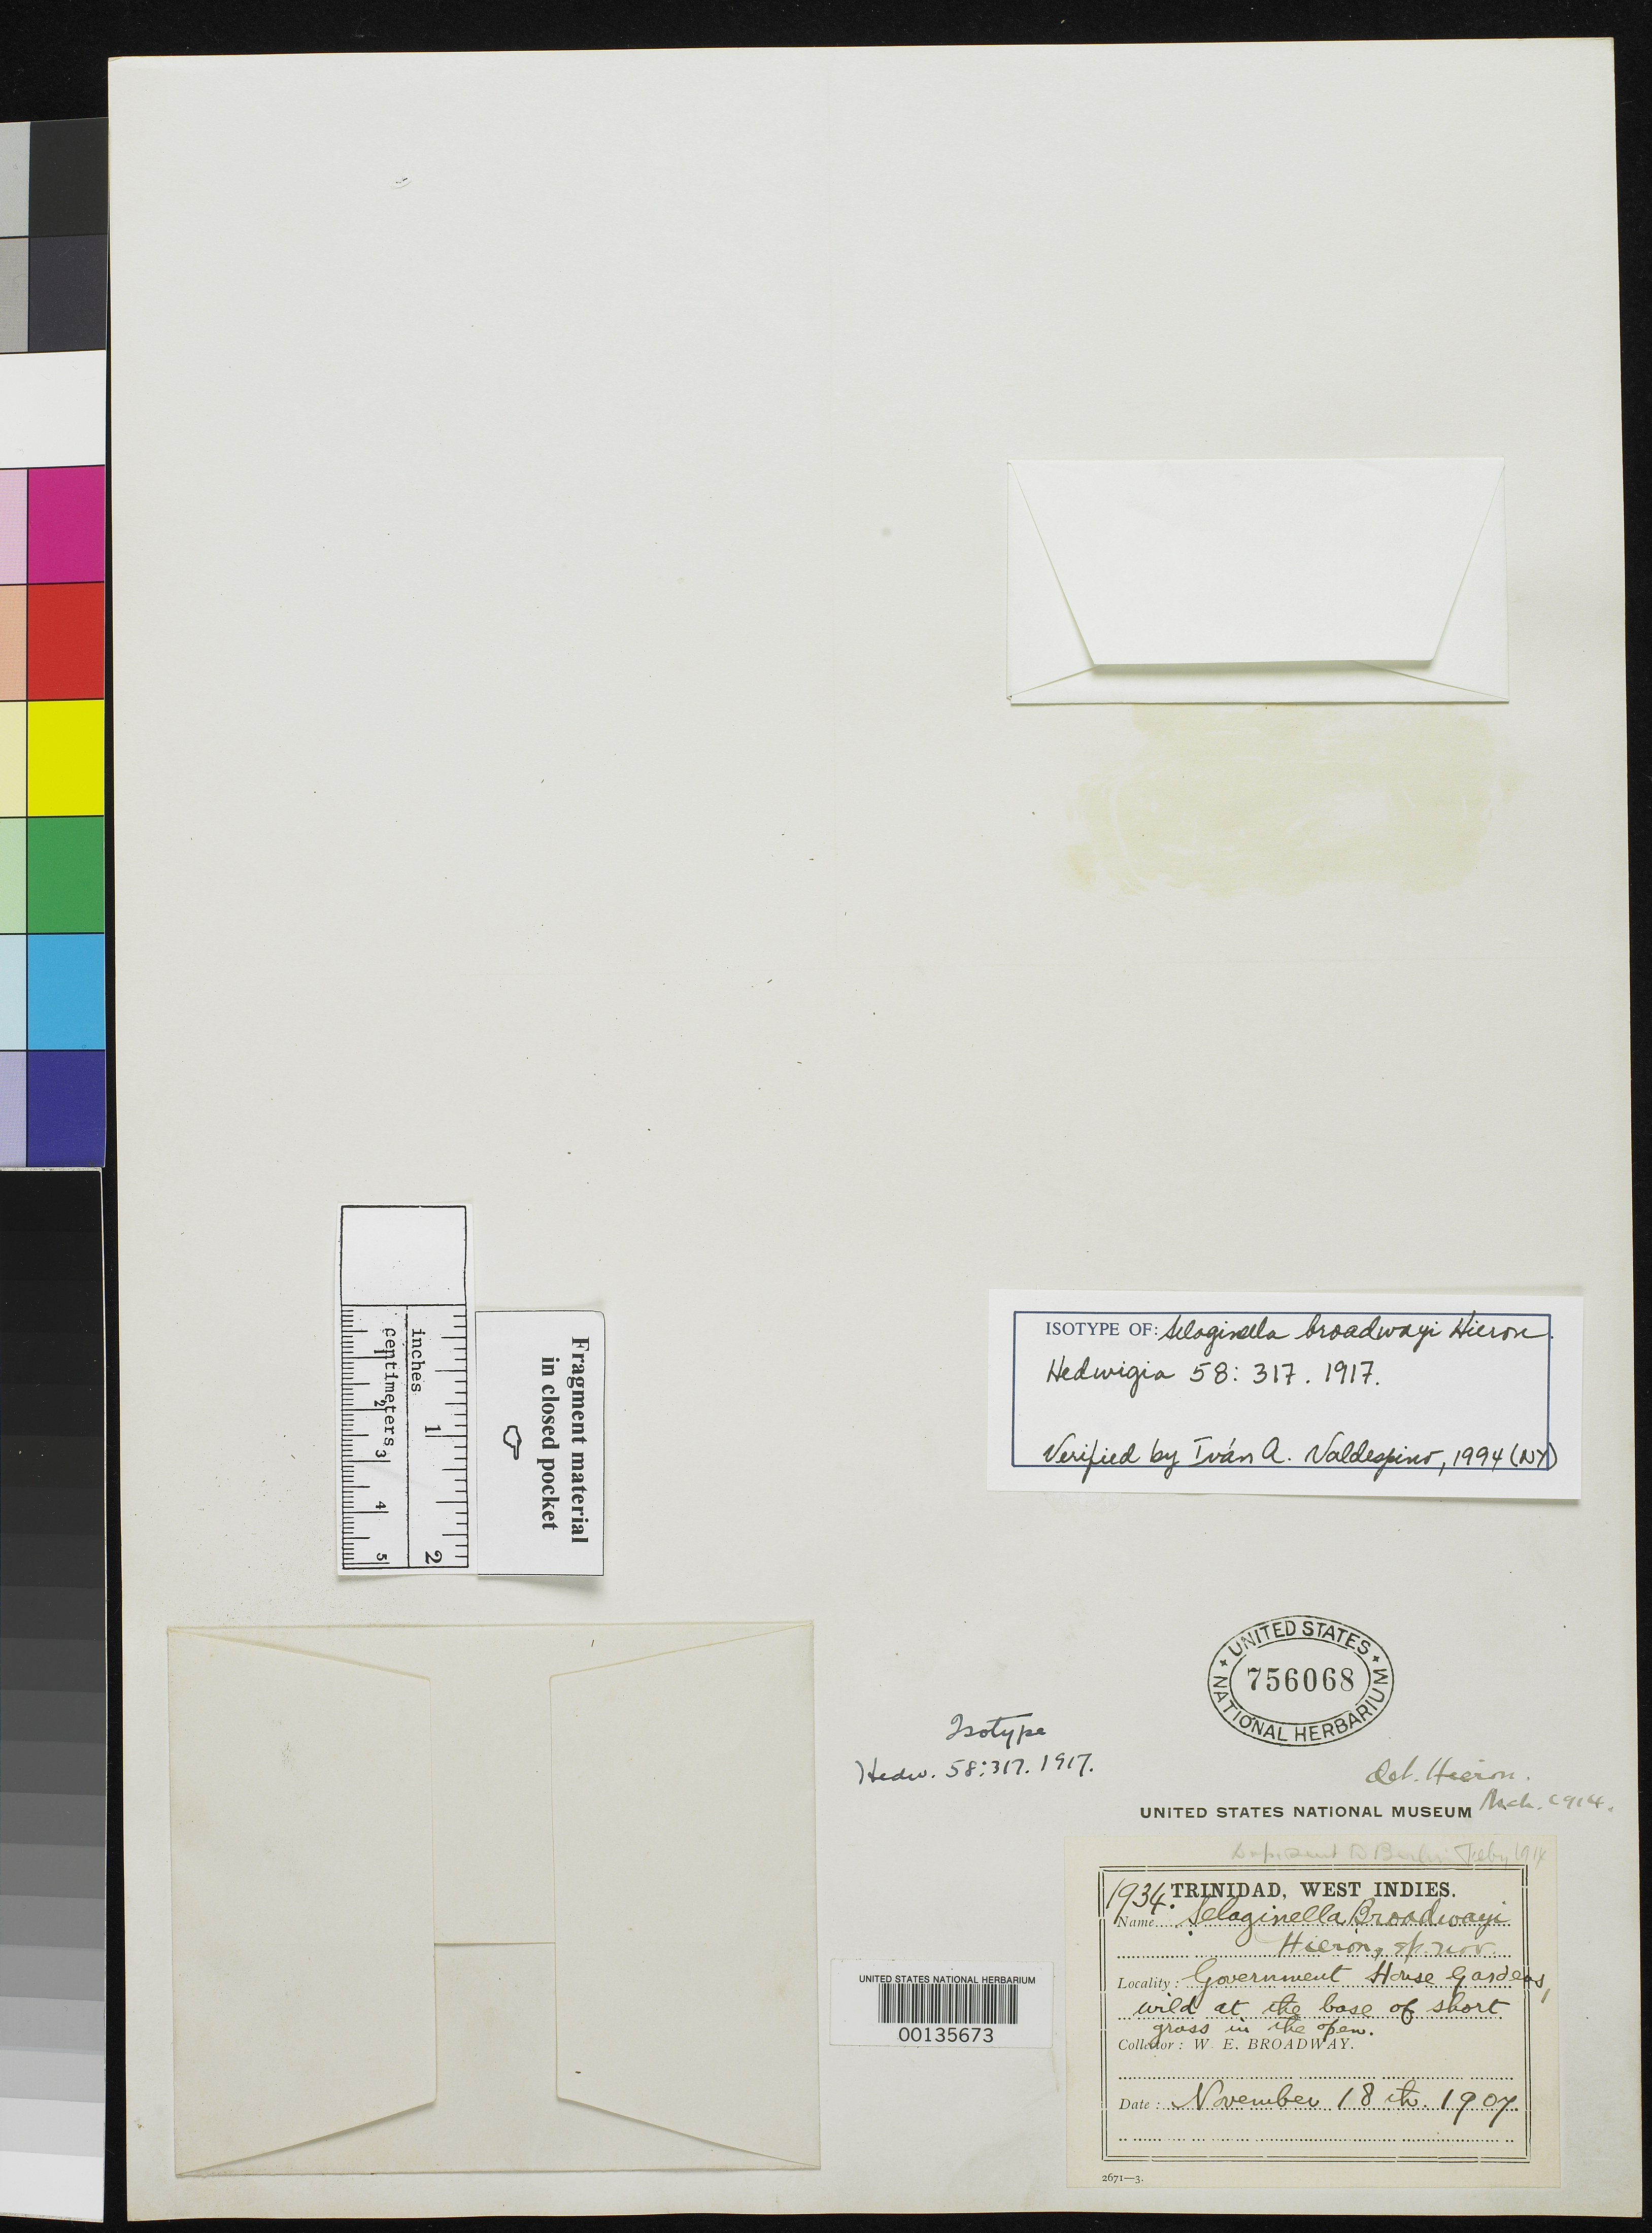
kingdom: Plantae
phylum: Tracheophyta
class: Lycopodiopsida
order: Selaginellales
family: Selaginellaceae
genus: Selaginella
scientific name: Selaginella broadwayi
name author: Hieron.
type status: Type Collection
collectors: W. E. Broadway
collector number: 1934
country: Trinidad and Tobago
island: Trinidad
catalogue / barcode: US 756068